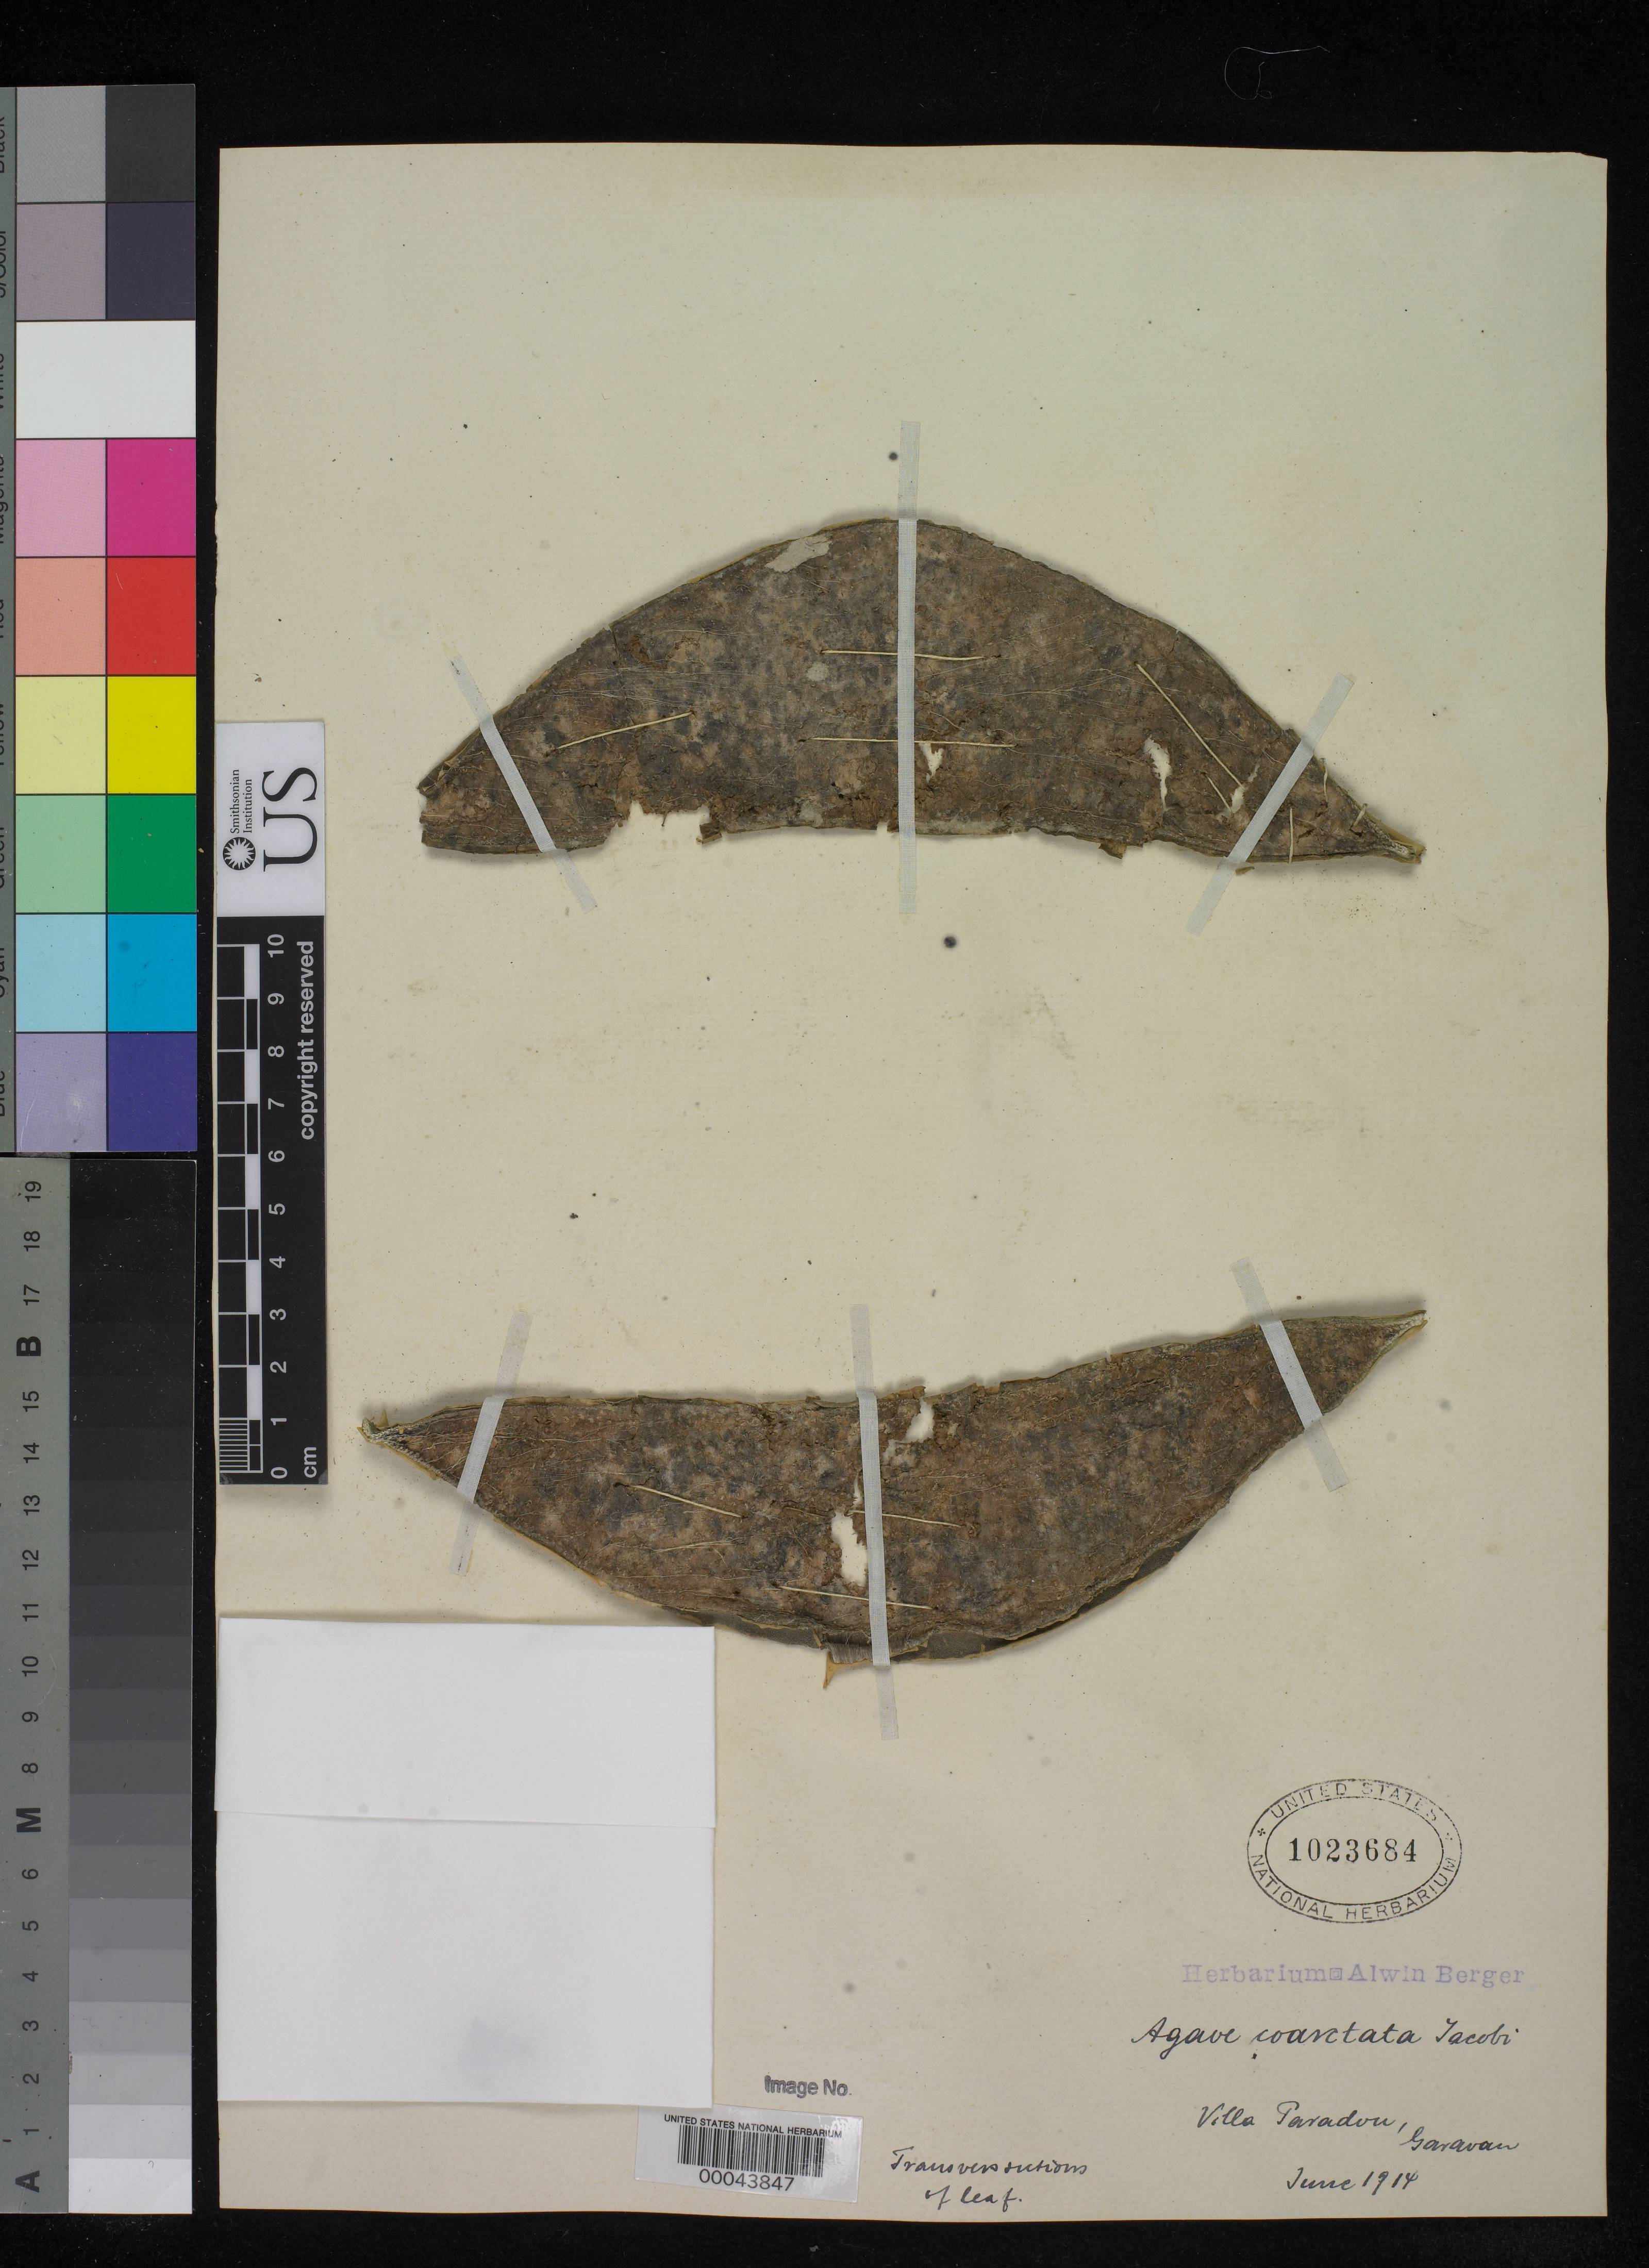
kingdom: Plantae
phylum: Tracheophyta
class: Liliopsida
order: Asparagales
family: Asparagaceae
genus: Agave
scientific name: Agave coarctata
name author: Jacobi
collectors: ex herb. A. Berger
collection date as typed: Jun 1914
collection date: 1914-06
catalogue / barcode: US 1023684